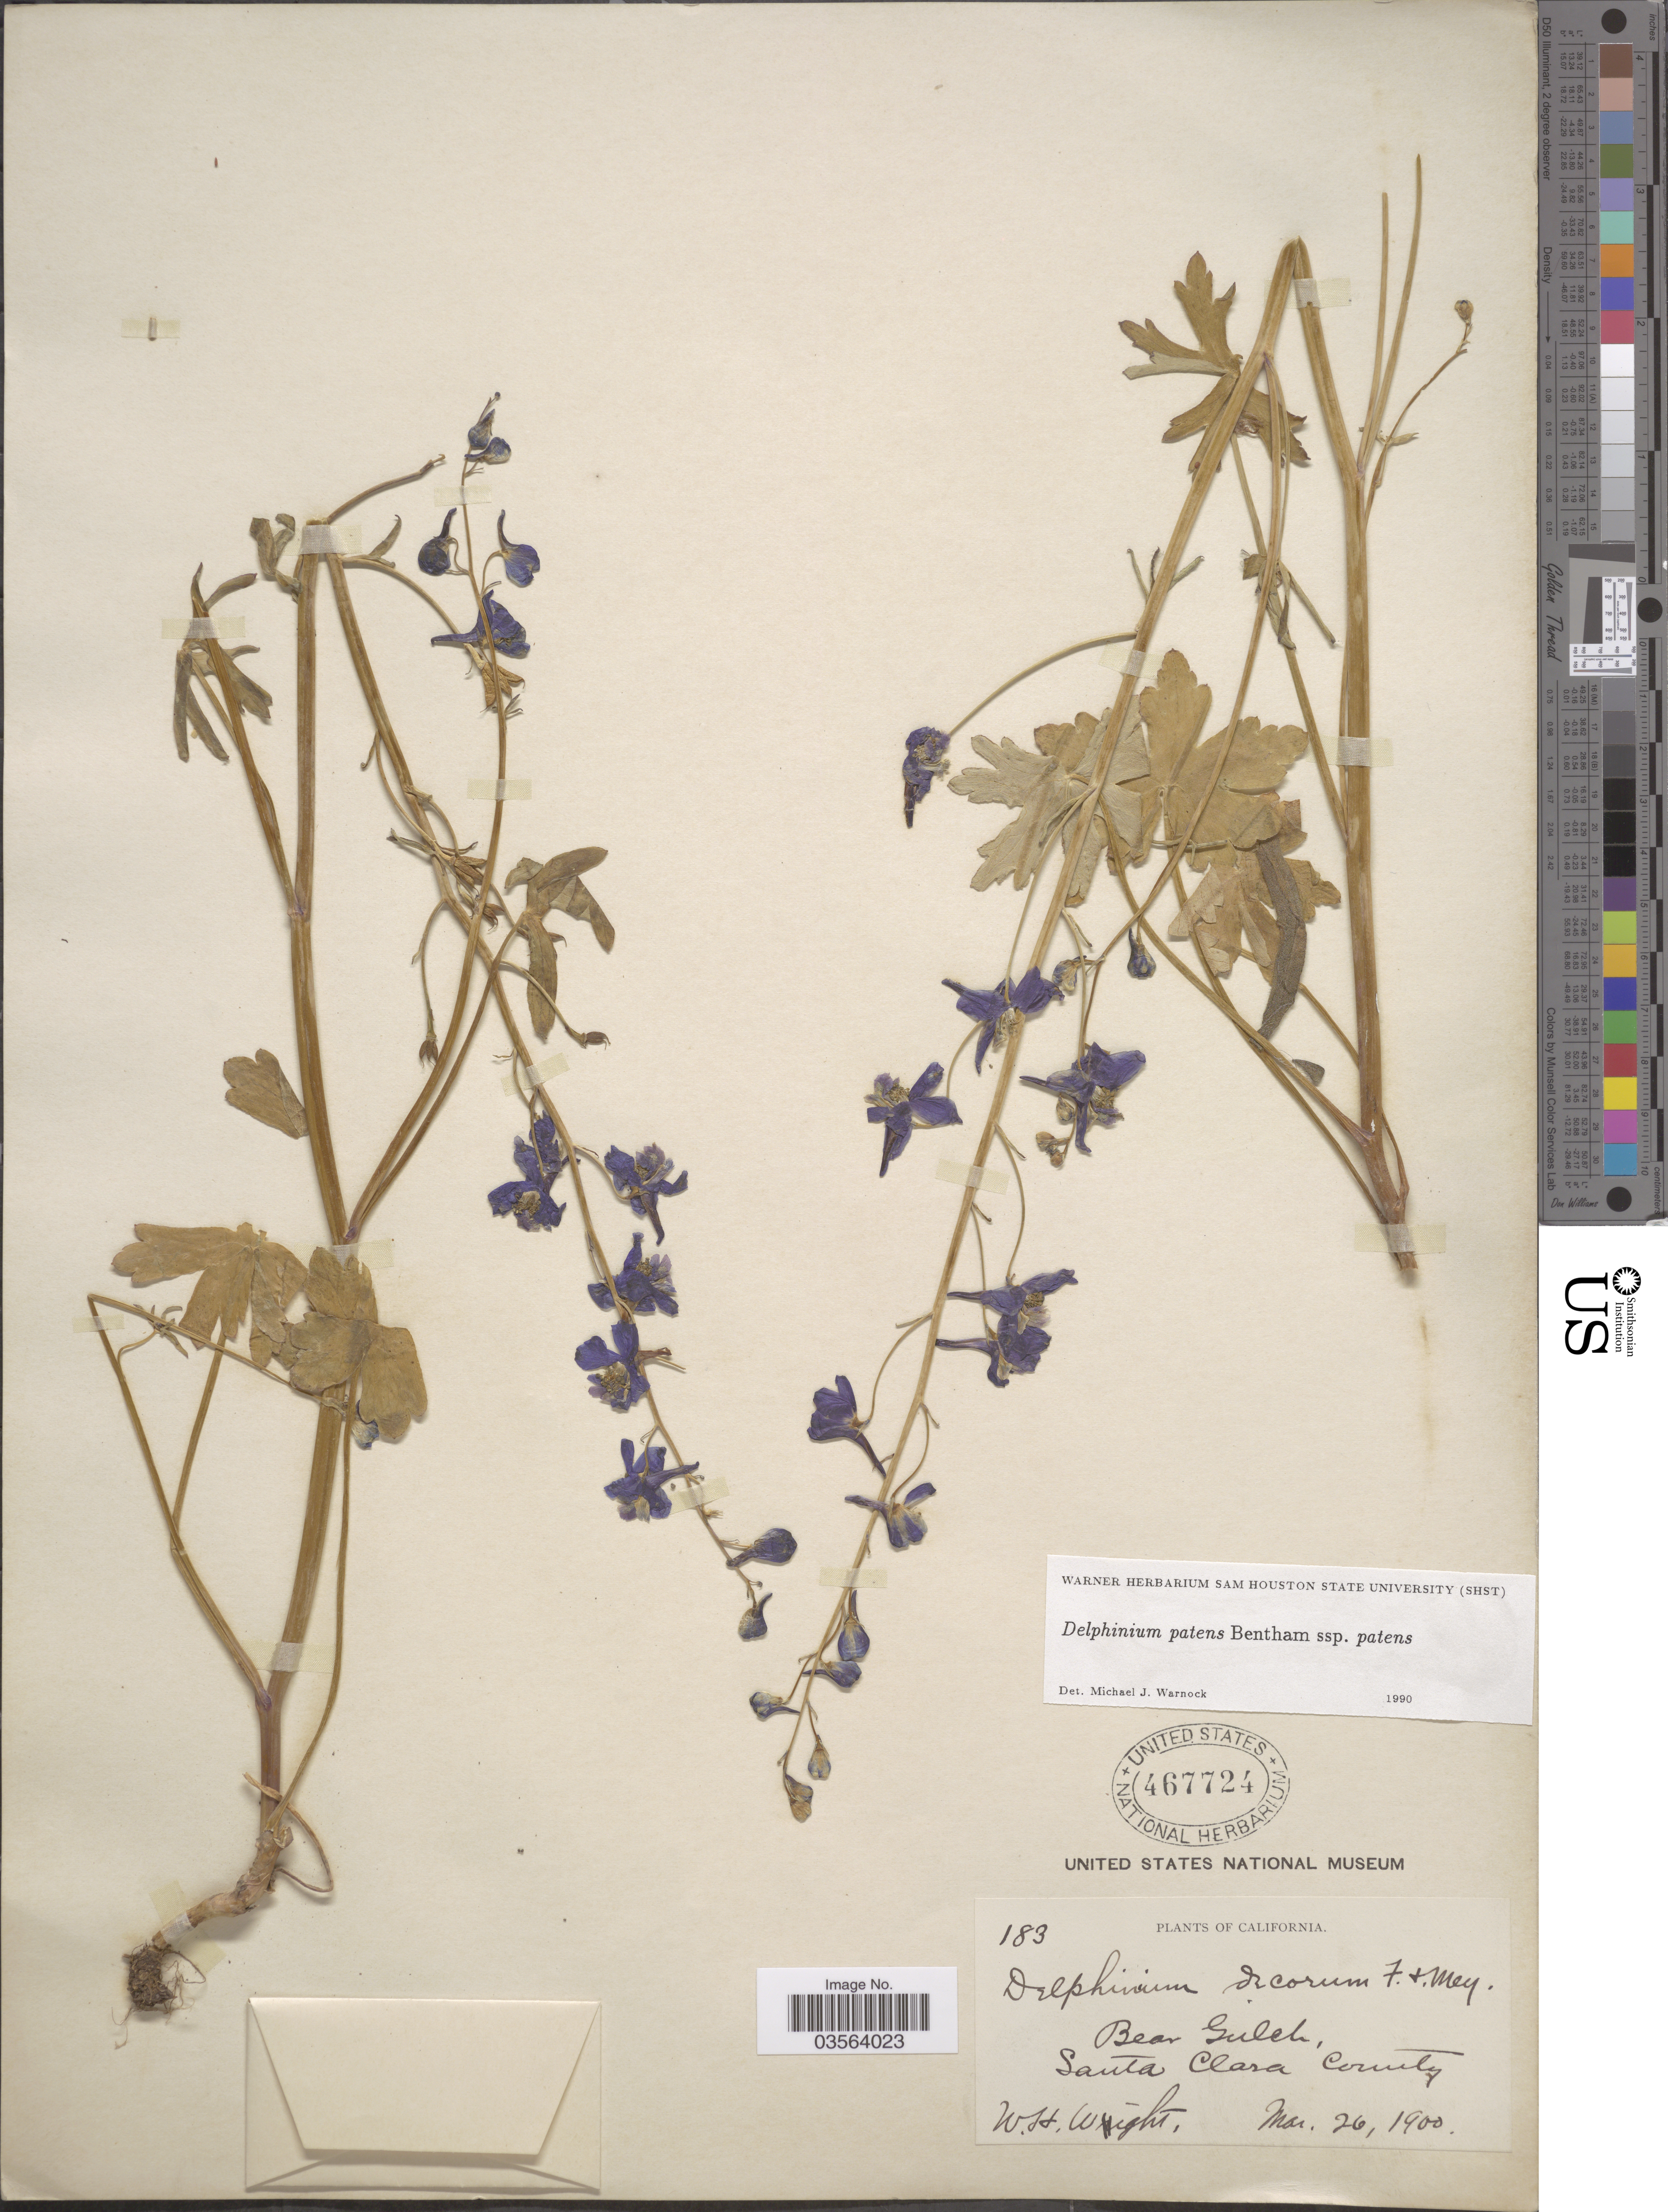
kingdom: Plantae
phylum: Tracheophyta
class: Magnoliopsida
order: Ranunculales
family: Ranunculaceae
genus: Delphinium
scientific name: Delphinium patens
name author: Benth.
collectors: W. Wight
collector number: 183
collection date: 1900-03-26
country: United States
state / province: California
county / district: Santa Clara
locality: Bear Gulch, Santa Clara County.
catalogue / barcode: US 467724